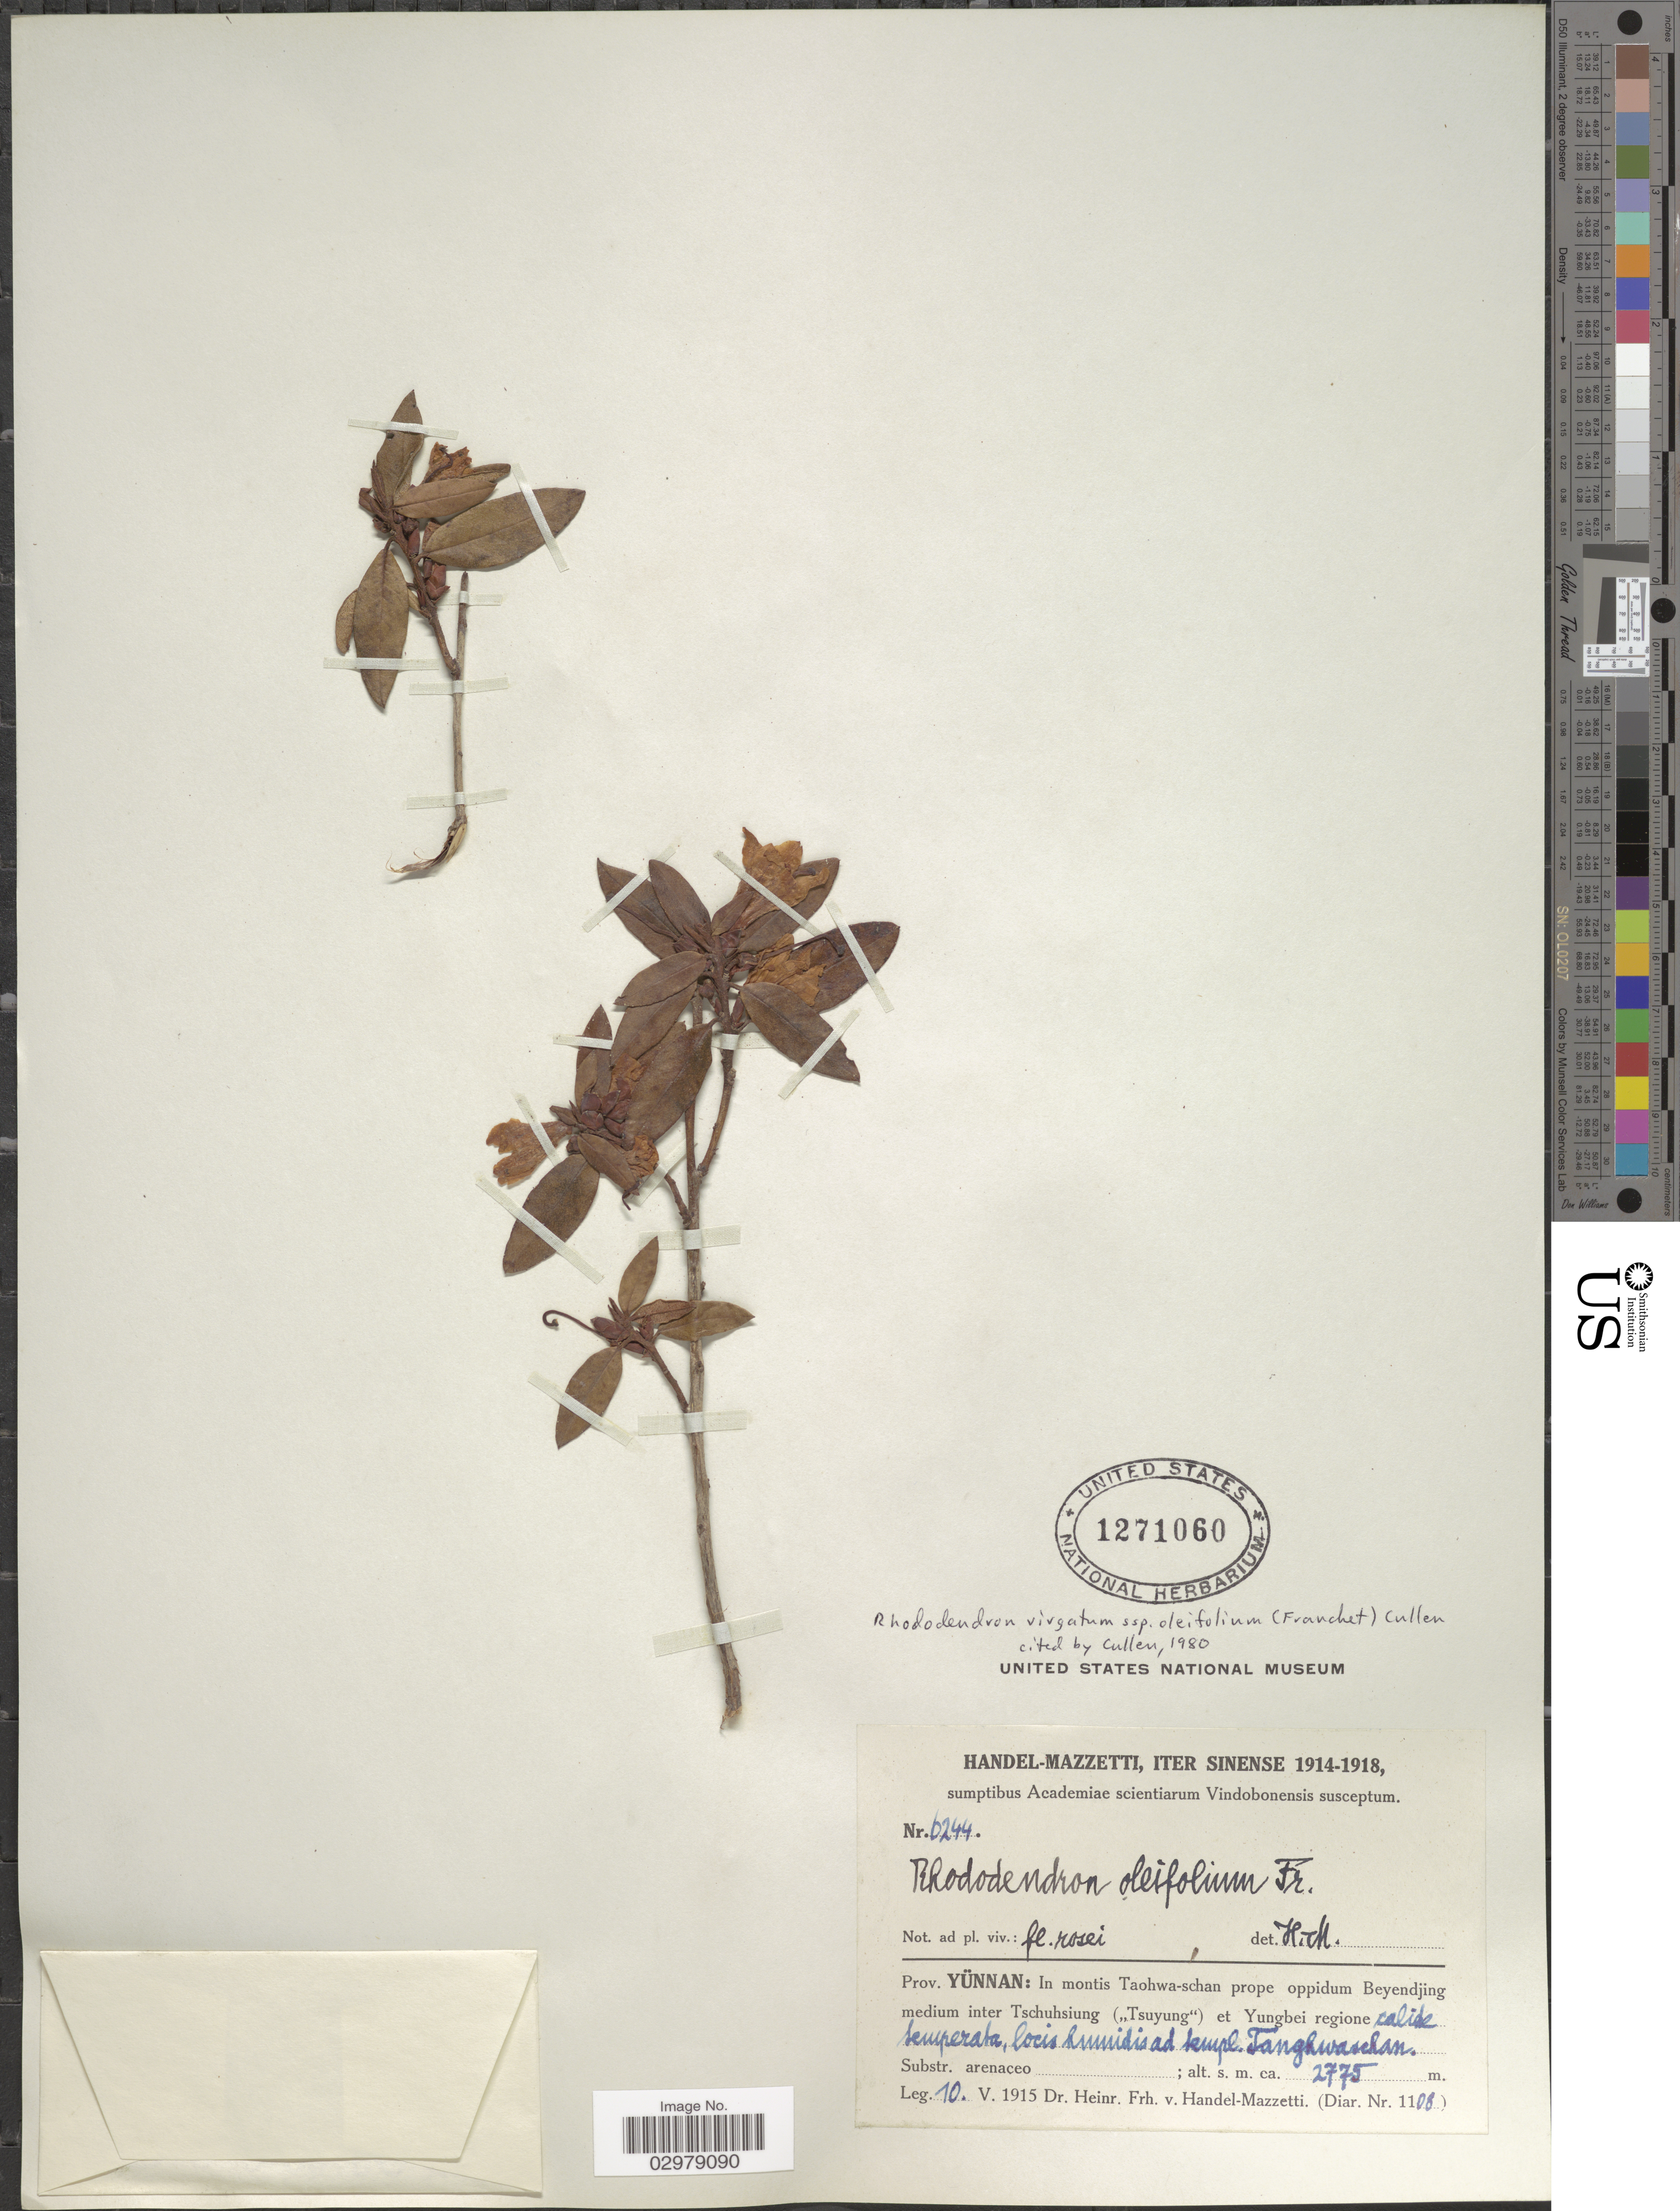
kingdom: Plantae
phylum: Tracheophyta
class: Magnoliopsida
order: Ericales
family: Ericaceae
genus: Rhododendron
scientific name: Rhododendron virgatum subsp. oleifolium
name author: (Franch.) Cullen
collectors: H. Handel-Mazzetti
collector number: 6244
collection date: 1915-05-10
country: China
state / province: Yunnan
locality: In montis Taohwa-schan prope oppidum Beyendjing medium inter Tschuhsiung (,,Tsuyung') et Yungbei regione calide semperata, locis humidis ad sempl. Tanghwaschan [interpreted].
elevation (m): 2775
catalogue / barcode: US 1271060